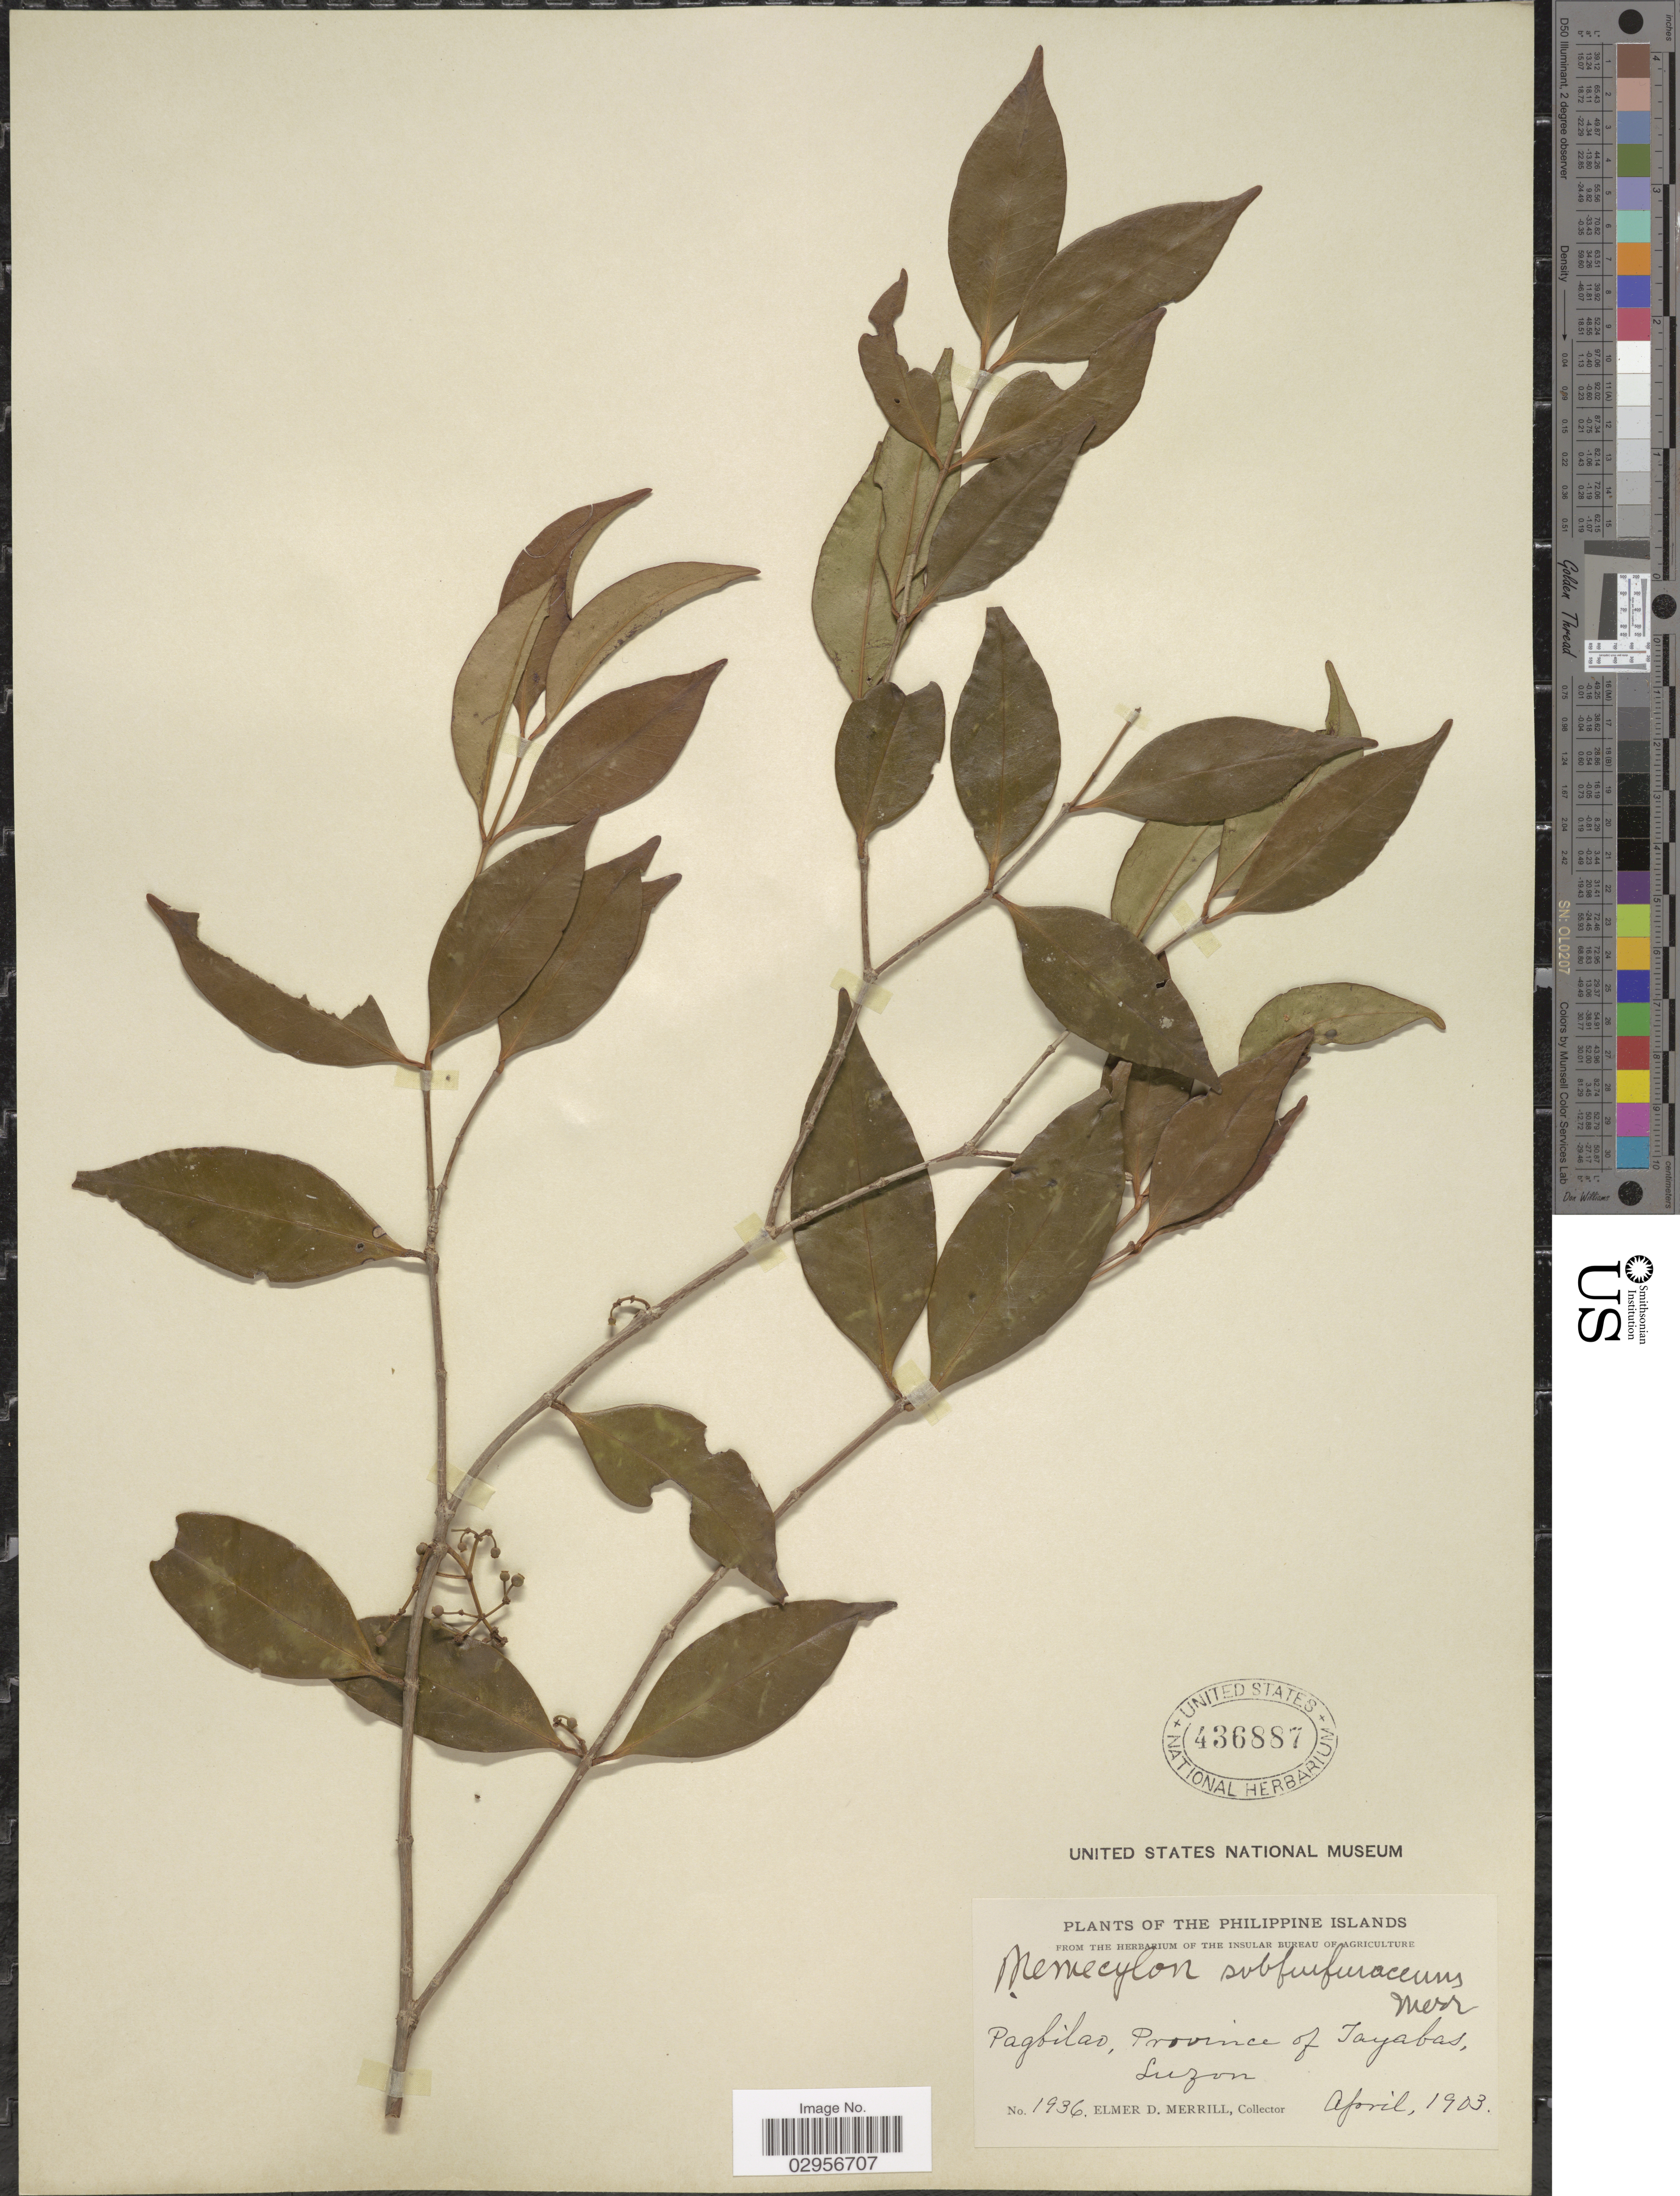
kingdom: Plantae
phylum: Tracheophyta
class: Magnoliopsida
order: Myrtales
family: Melastomataceae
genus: Memecylon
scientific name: Memecylon subfurfuraceum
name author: Merr.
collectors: E. D. Merrill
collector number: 1936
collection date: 1903-04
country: Philippines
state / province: Calabarzon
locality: Pagbilao, Province of Tayabas, Luzon.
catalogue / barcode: US 436887